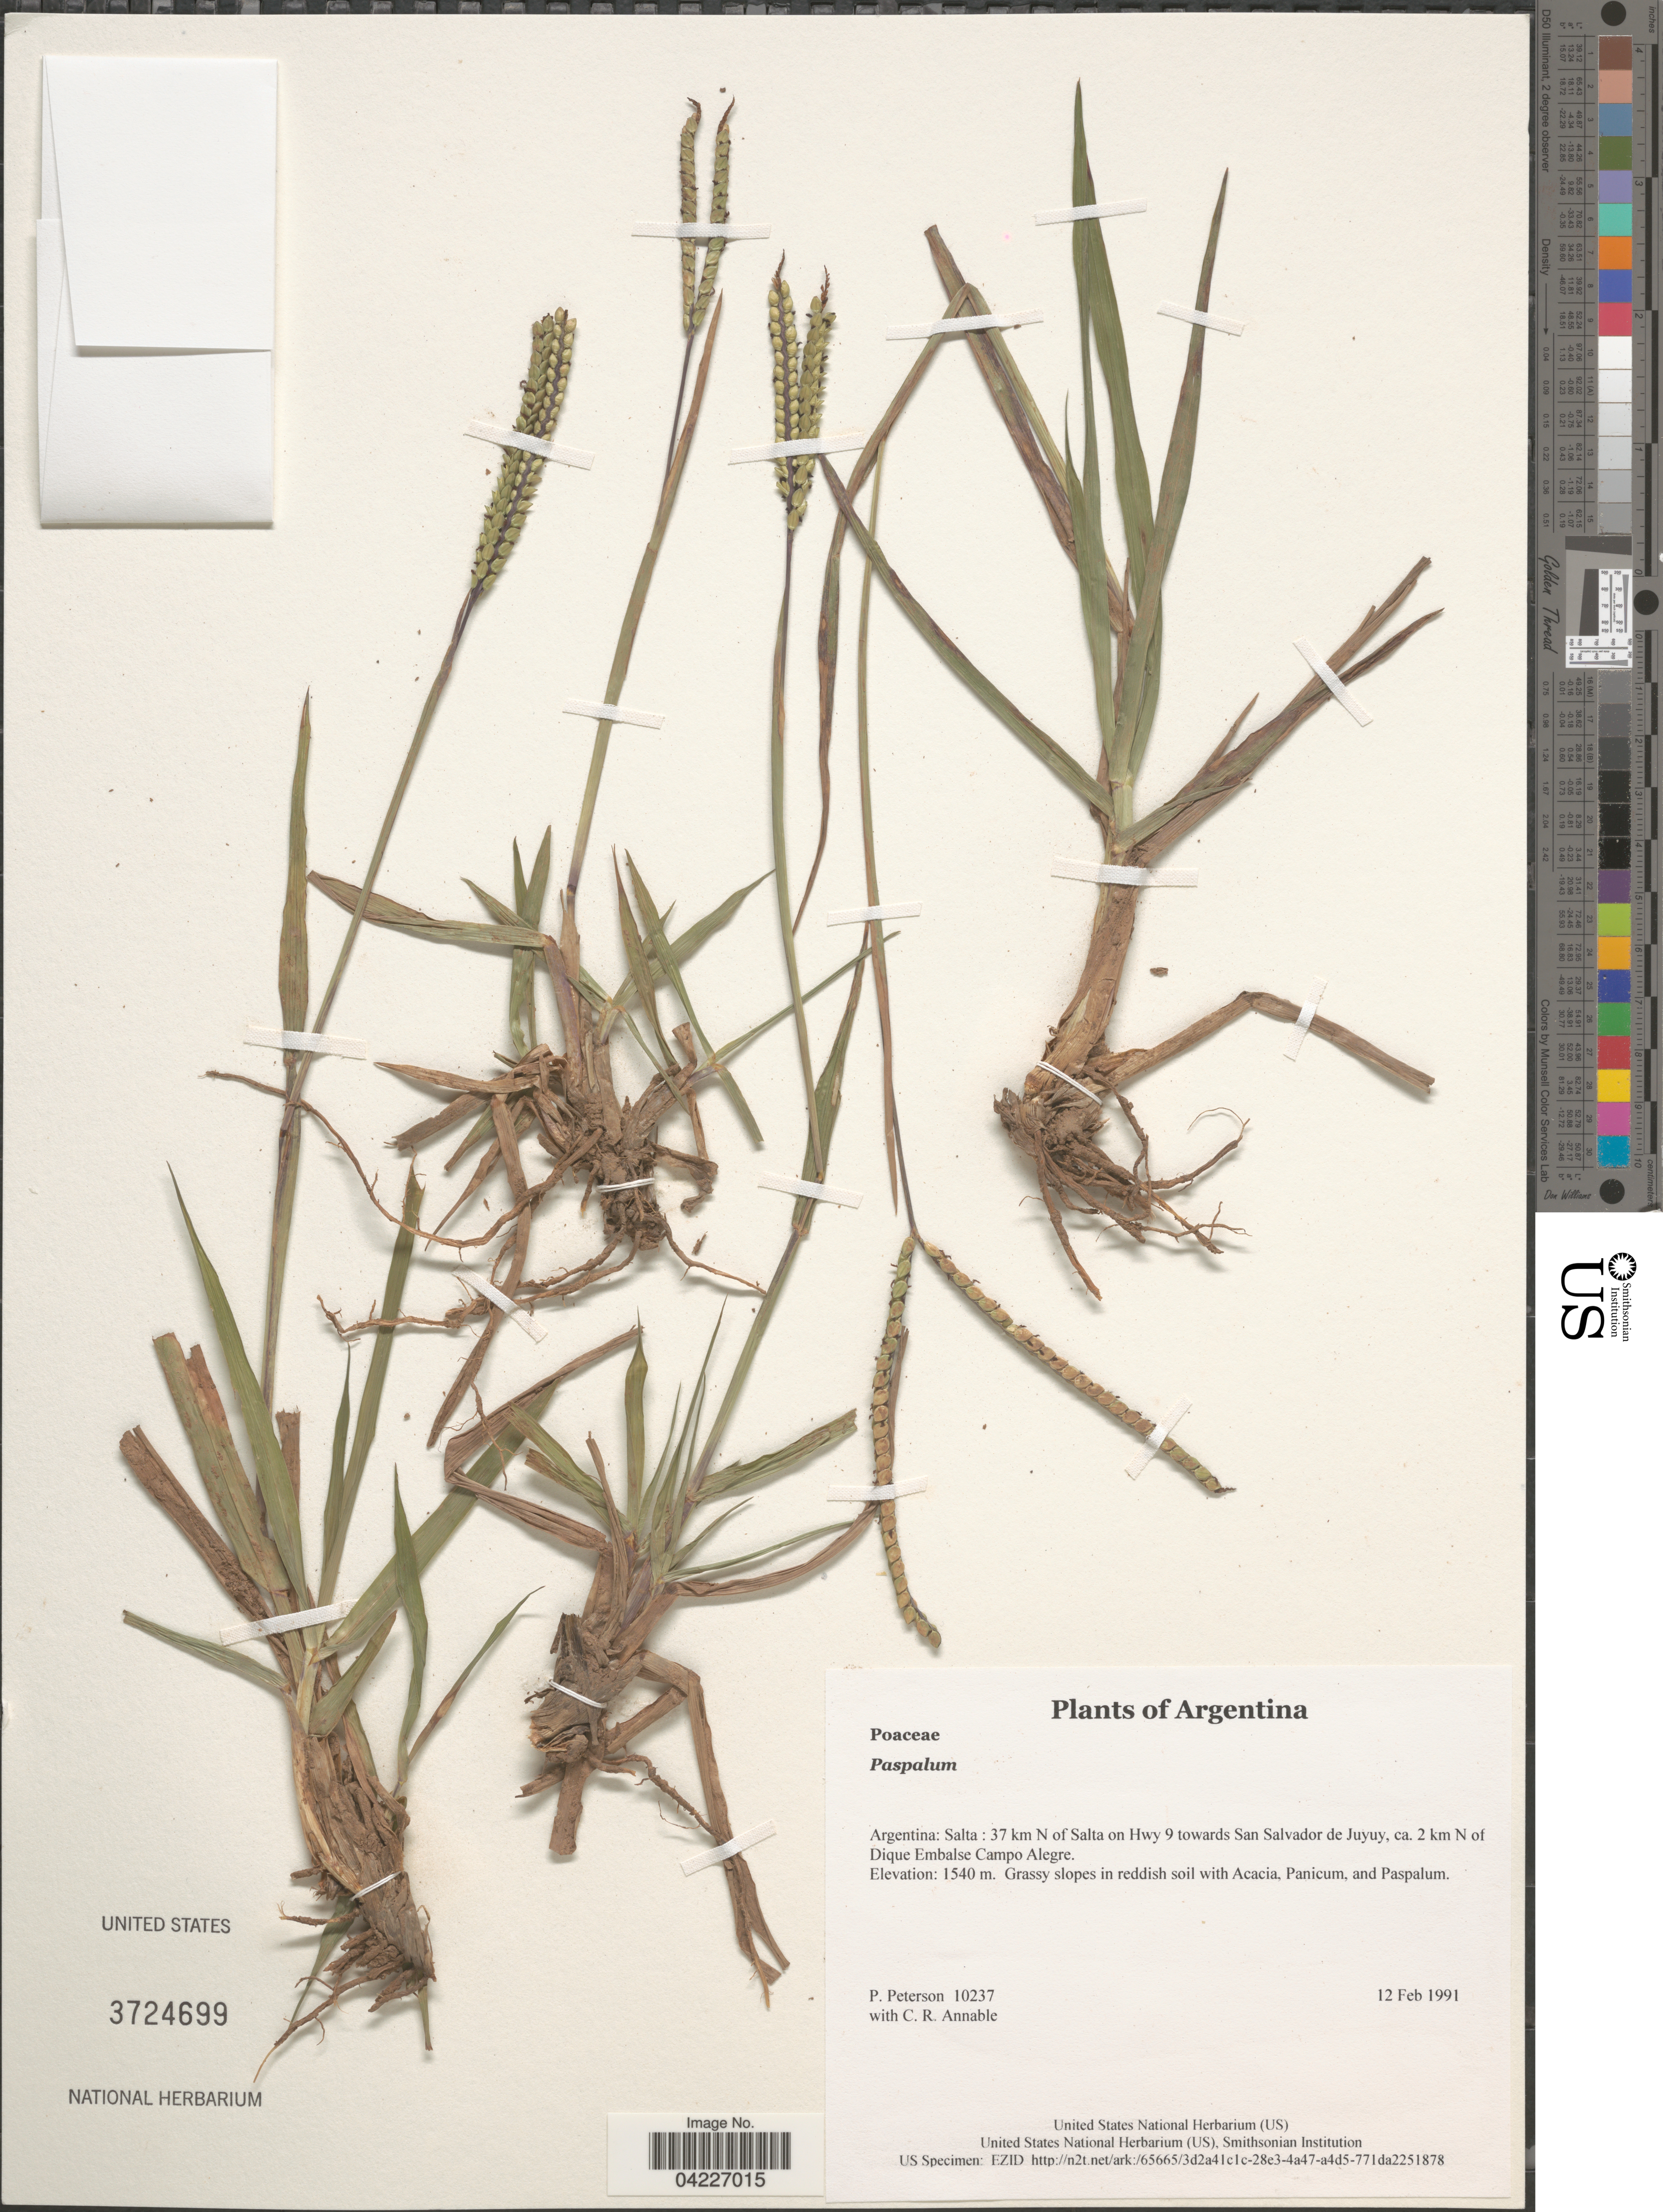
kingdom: Plantae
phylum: Tracheophyta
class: Liliopsida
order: Poales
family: Poaceae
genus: Paspalum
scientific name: Paspalum sp.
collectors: P. Peterson & C. R. Annable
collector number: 10237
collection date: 1991-02-12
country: Argentina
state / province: Salta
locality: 37 km N of Salta on Hwy 9 towards San Salvador de Juyuy, ca. 2 km N of Dique Embalse Campo Alegre.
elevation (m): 1540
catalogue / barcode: US 3724699